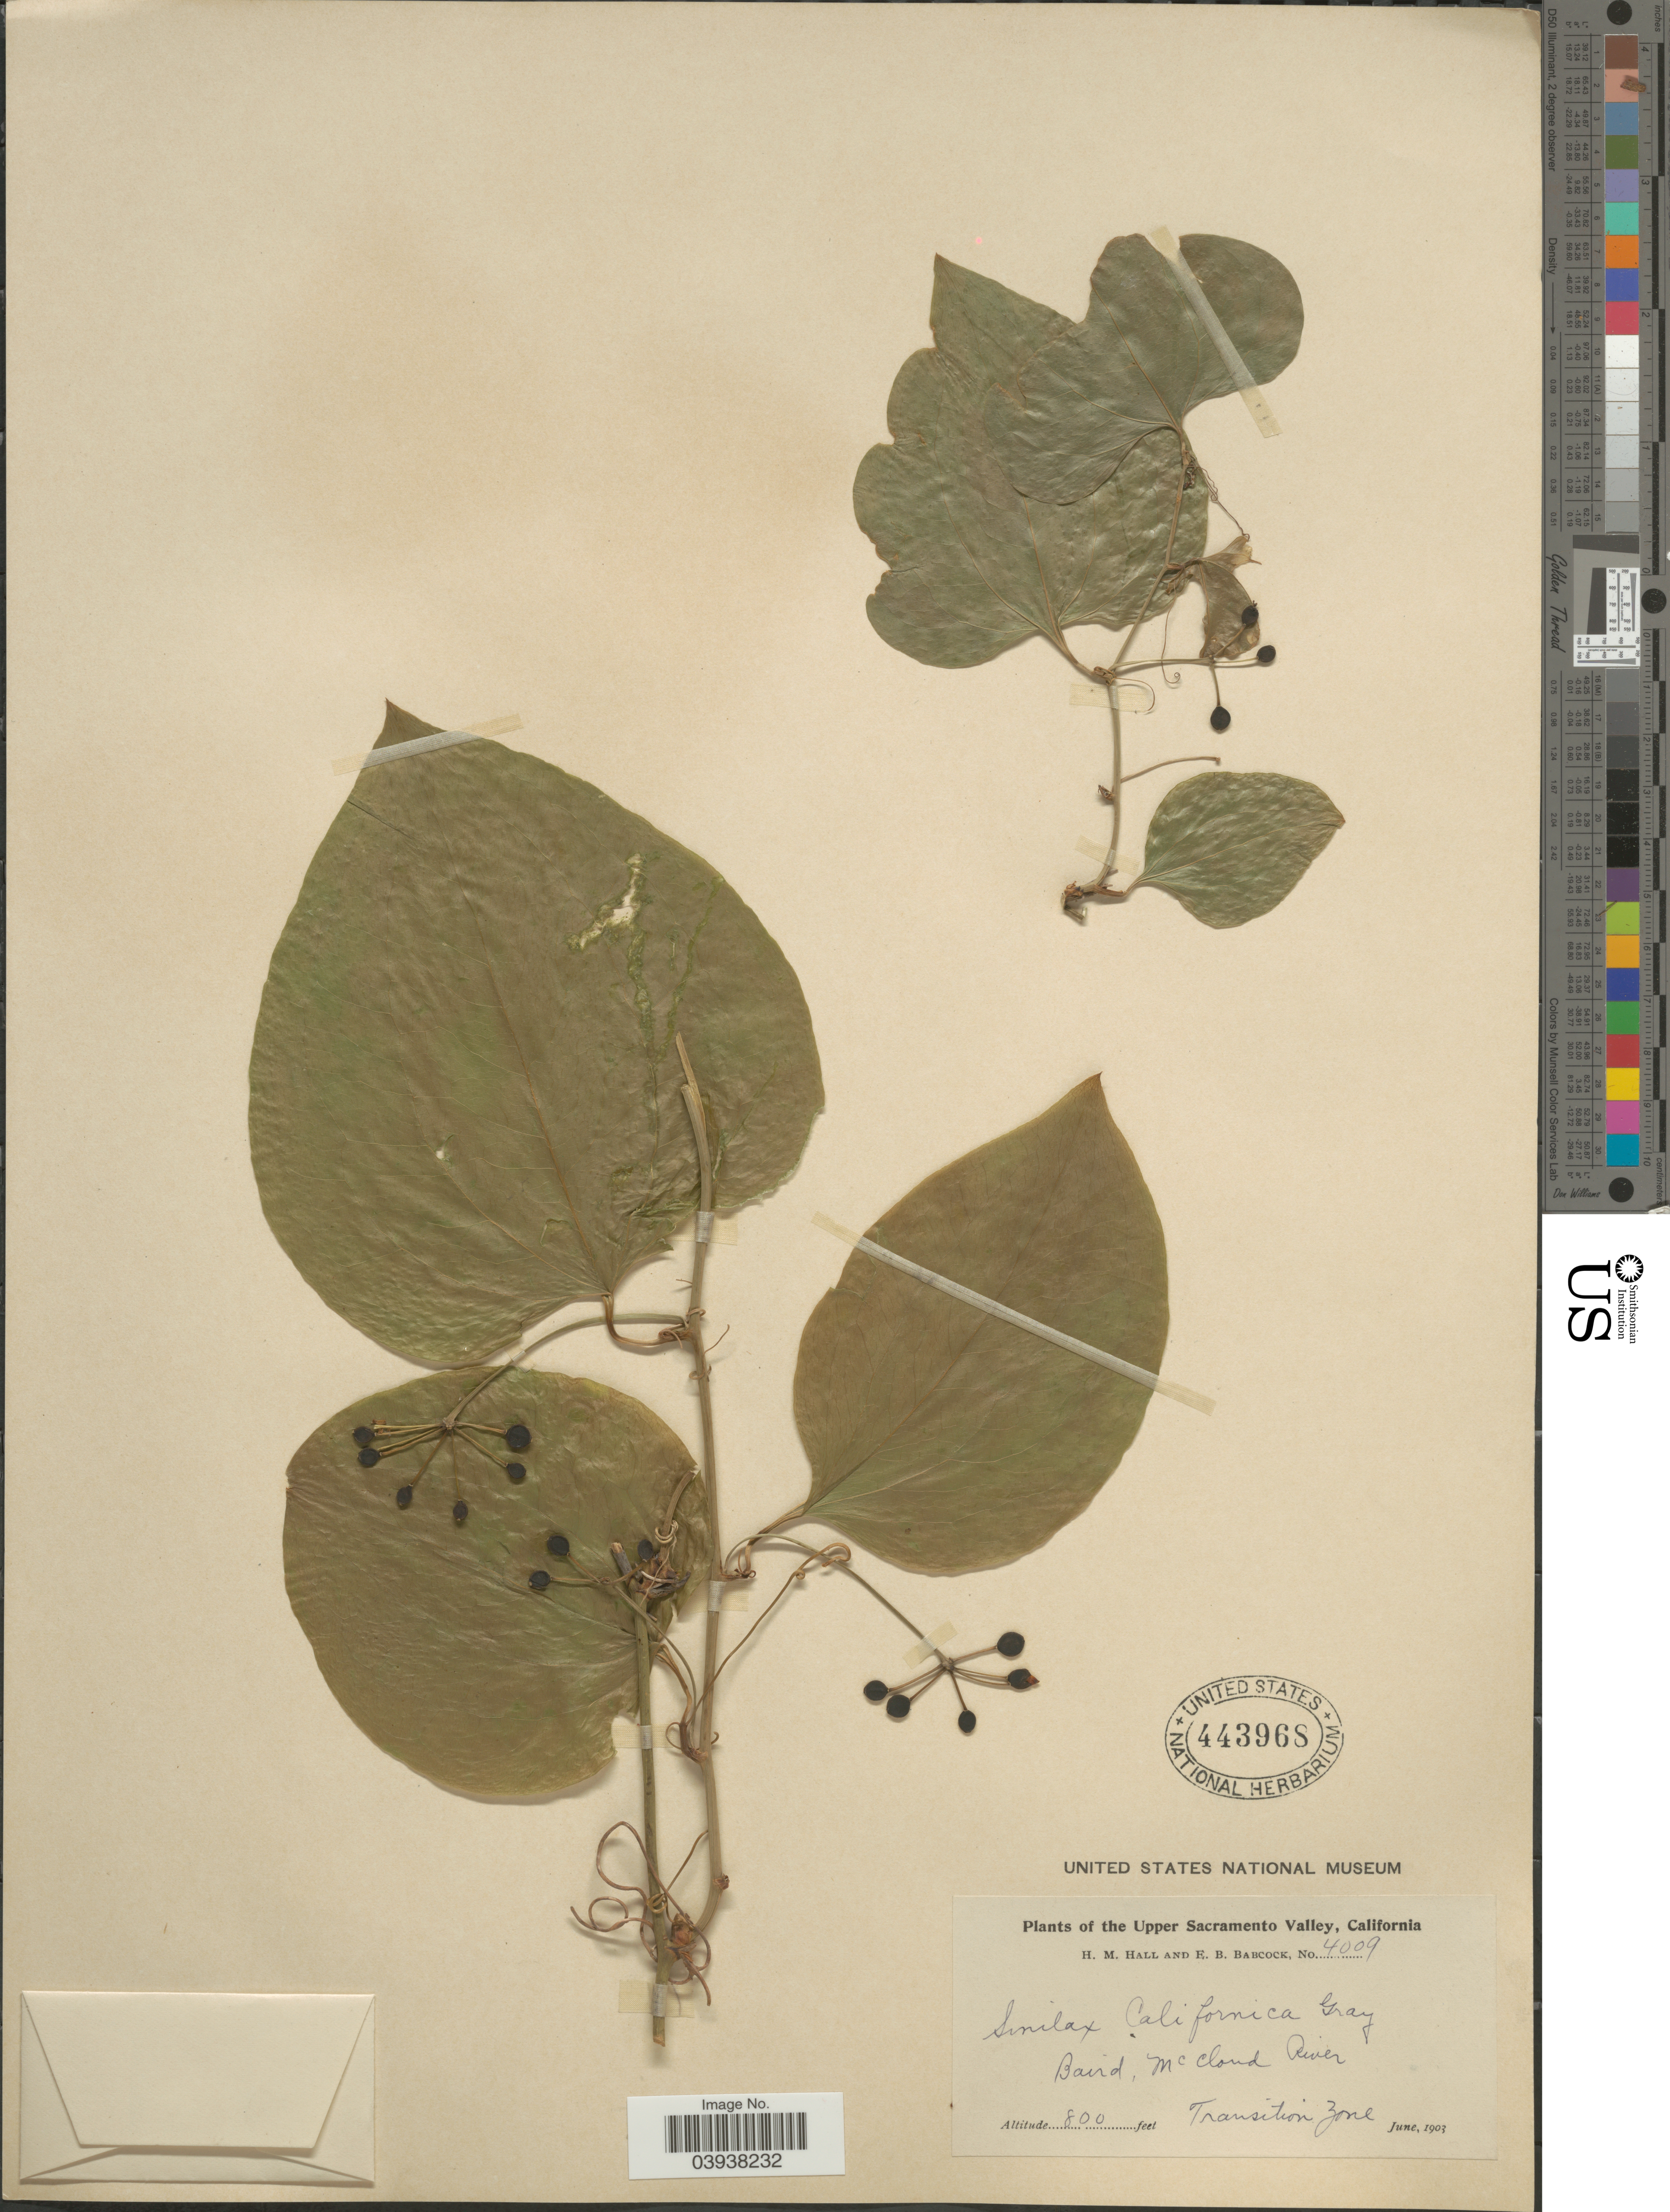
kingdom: Plantae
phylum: Tracheophyta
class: Liliopsida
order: Liliales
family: Smilacaceae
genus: Smilax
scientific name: Smilax californica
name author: (A. DC.) A. Gray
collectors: H. M. Hall & E. B. Babcock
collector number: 4009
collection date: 1903-06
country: United States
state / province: California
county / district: Sacramento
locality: The Upper Sacramento Valley. Baird, McCloud River. Transition Zone.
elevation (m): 244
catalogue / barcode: US 443968